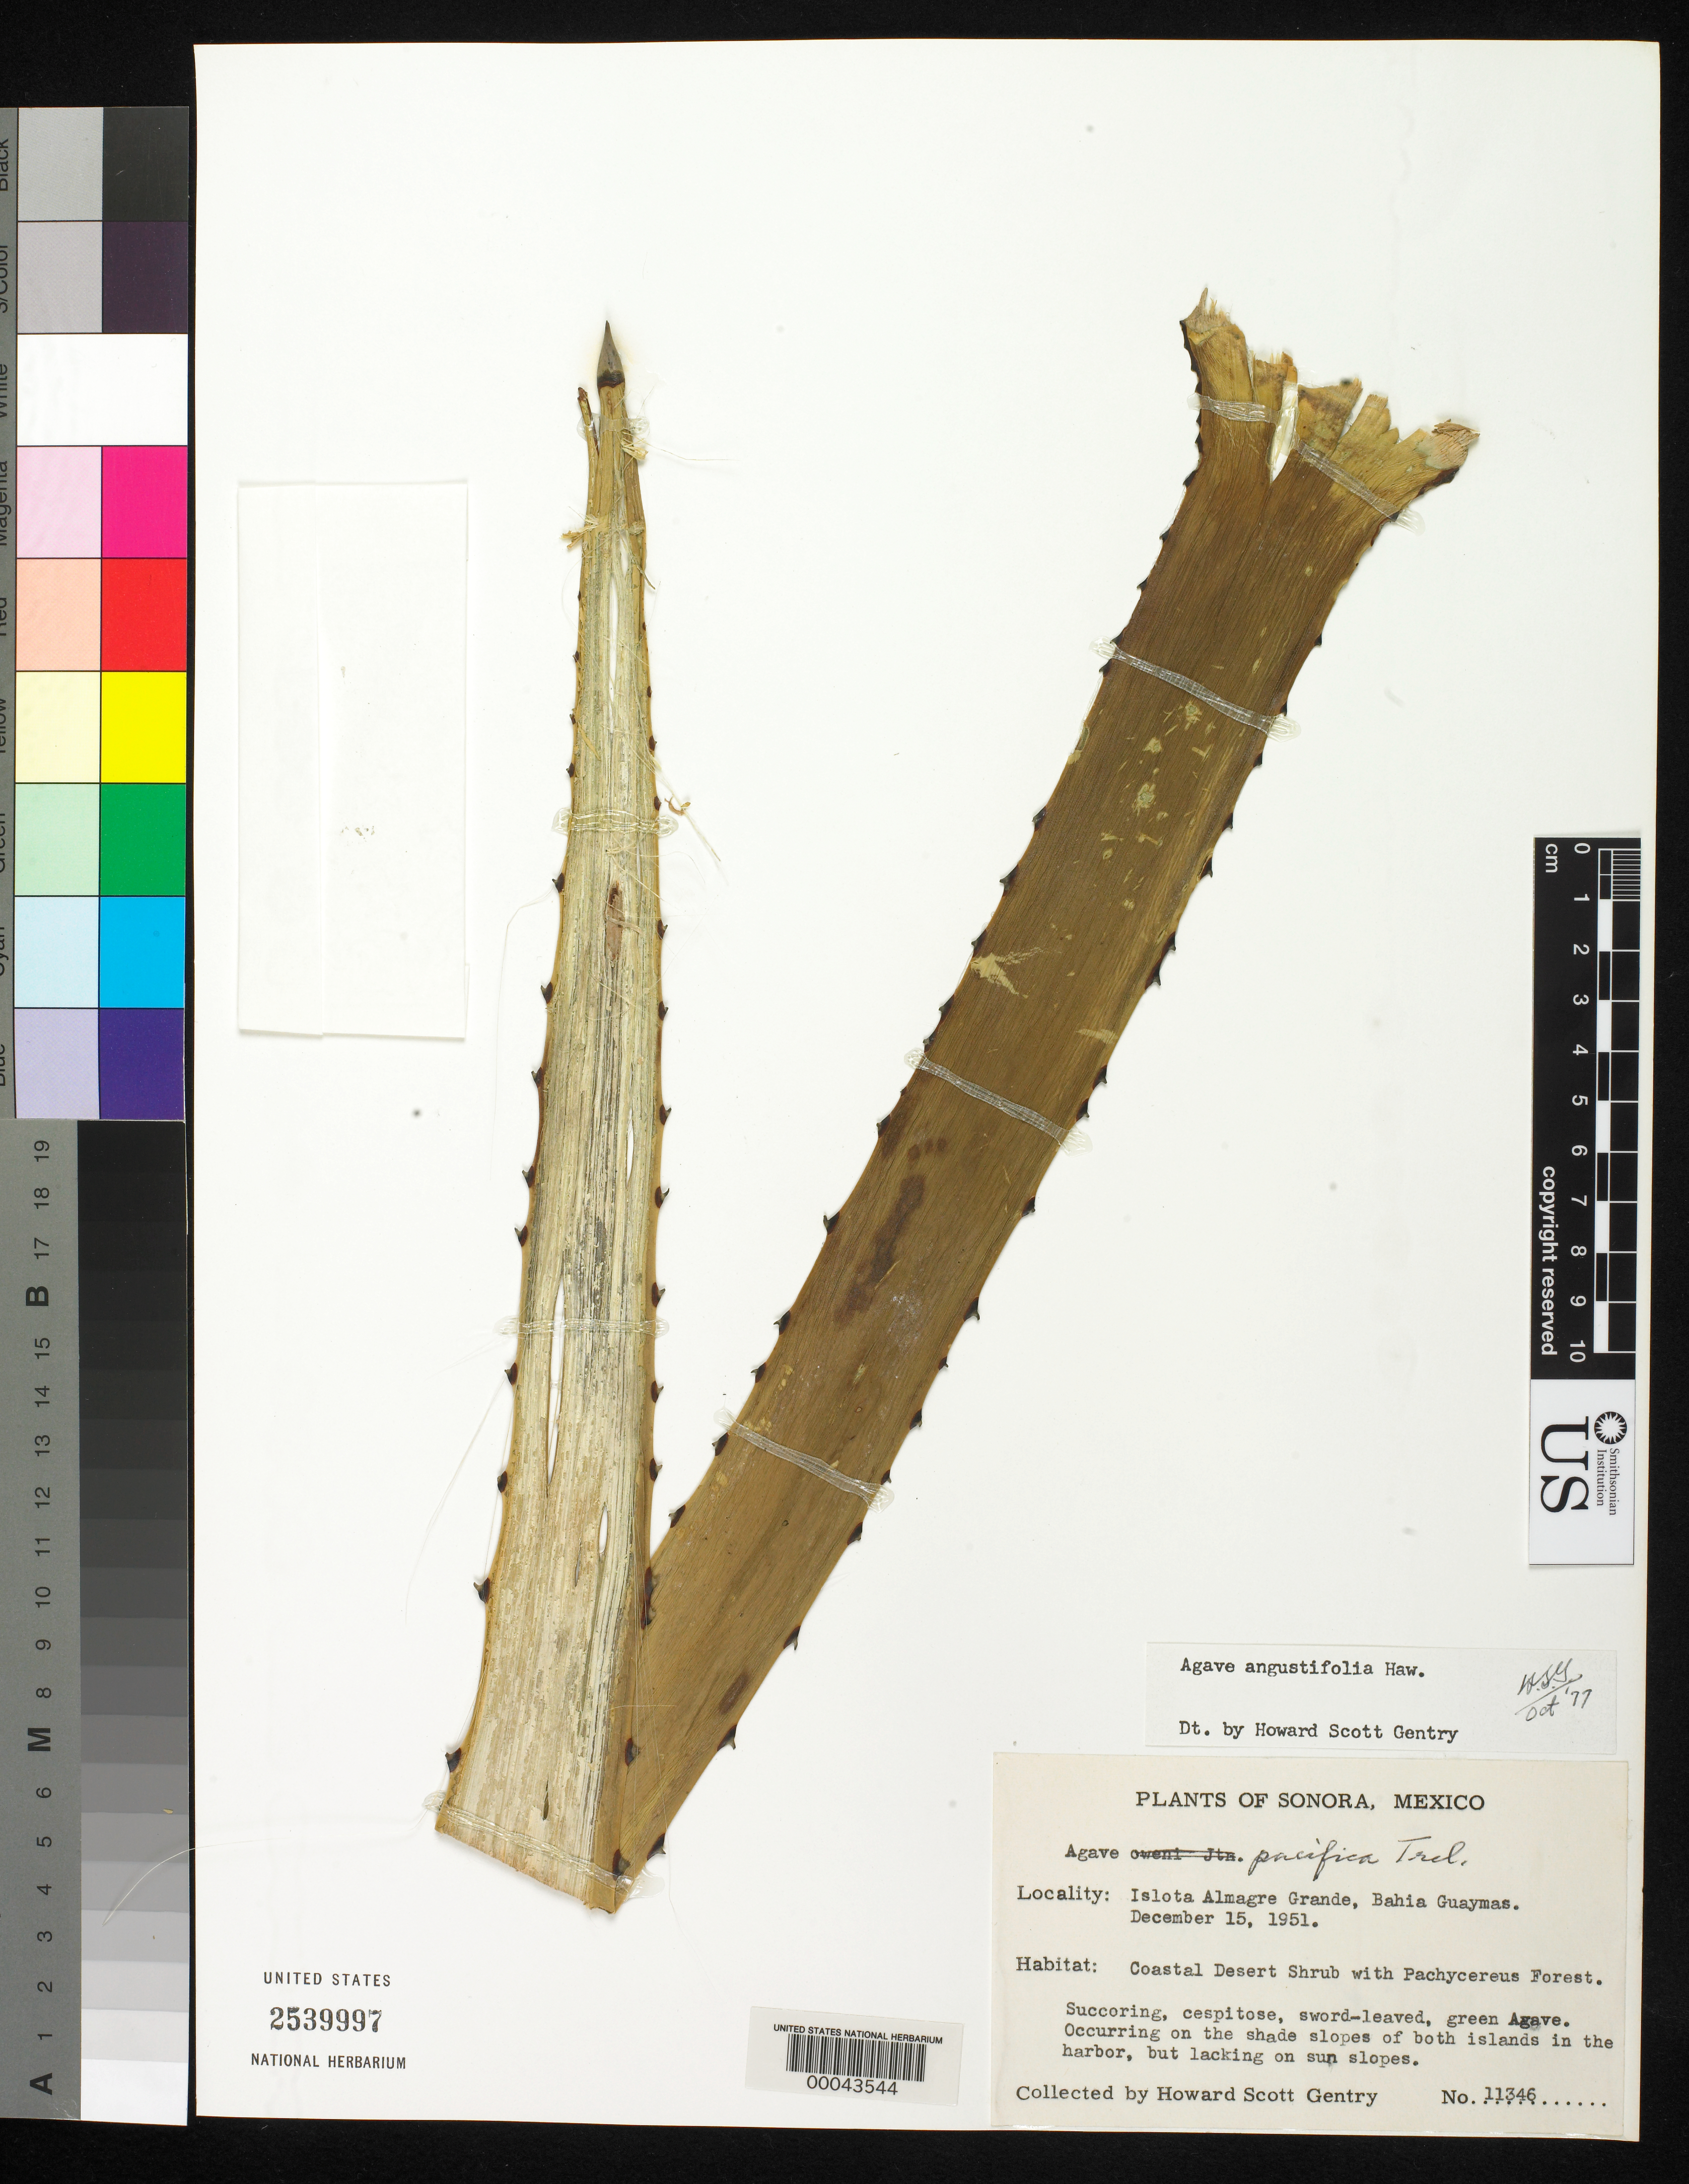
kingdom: Plantae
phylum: Tracheophyta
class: Liliopsida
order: Asparagales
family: Asparagaceae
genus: Agave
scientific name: Agave angustifolia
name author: Haw.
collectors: H. S. Gentry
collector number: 11346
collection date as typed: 15 Dec 1951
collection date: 1951-12-15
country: Mexico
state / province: Sonora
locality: Islota almagre grande, bahia Guaymas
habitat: Coastal desert shrub with pachycereus forest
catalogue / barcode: US 2539997